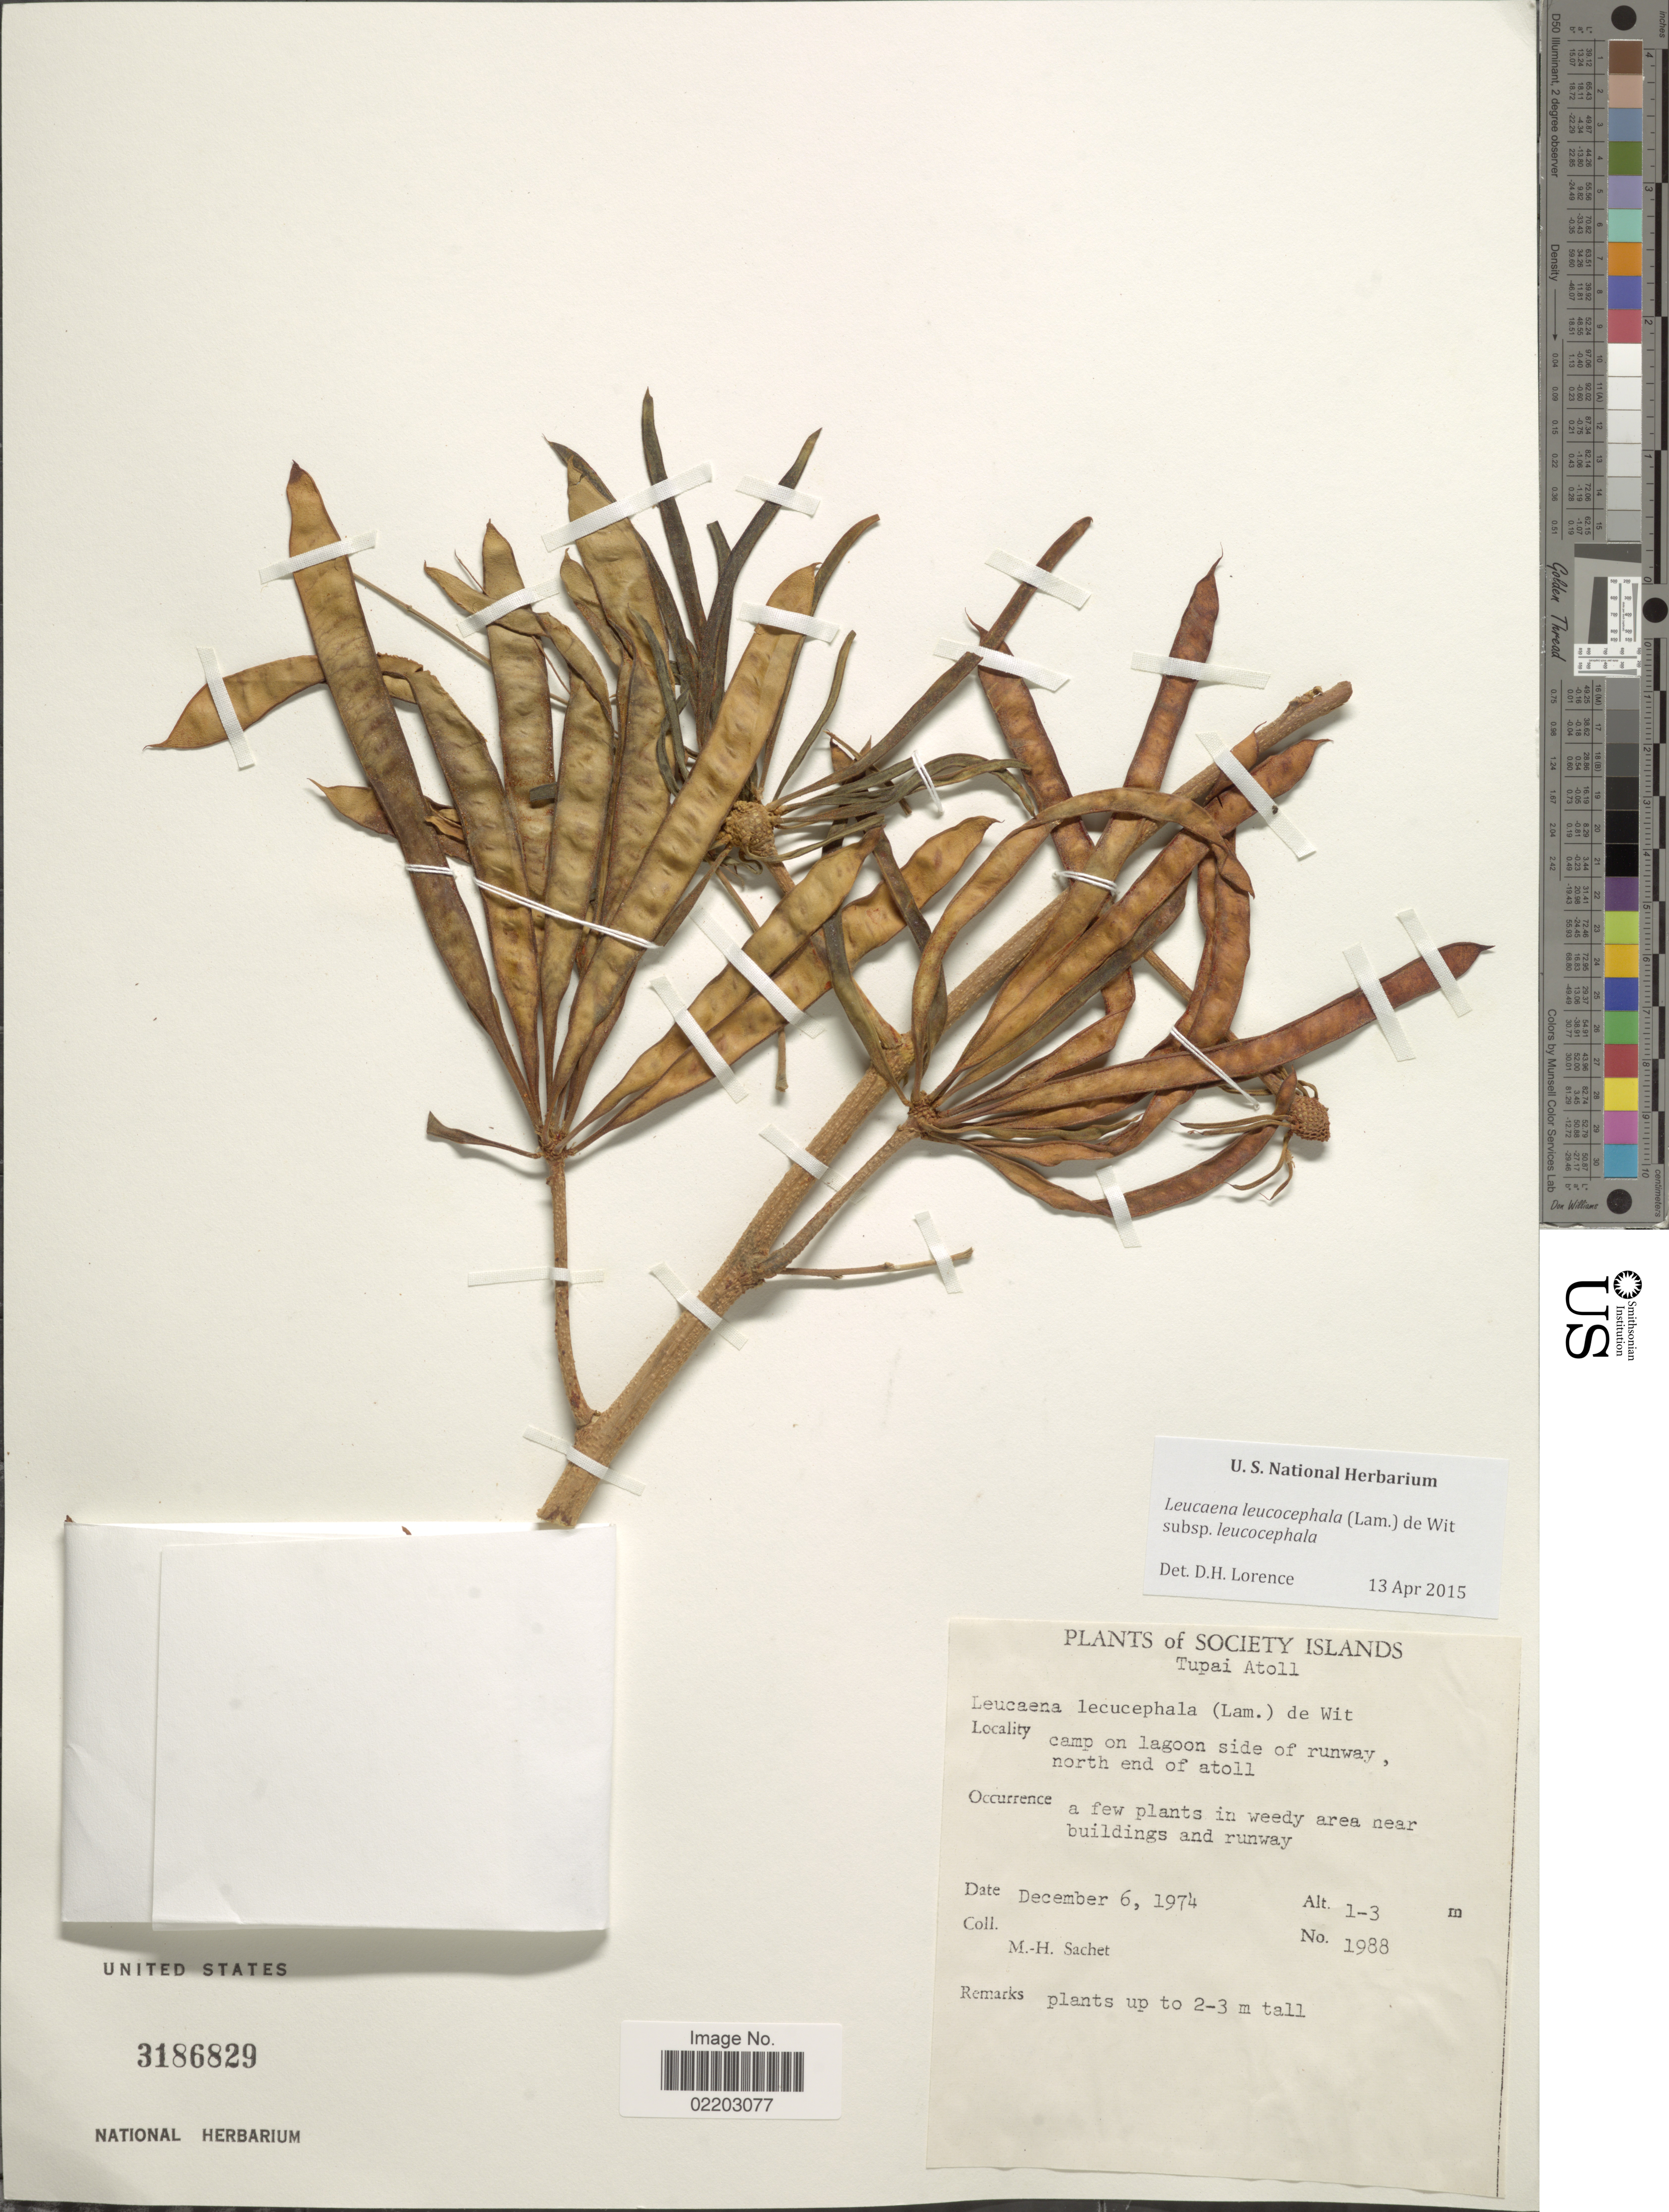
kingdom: Plantae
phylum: Tracheophyta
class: Magnoliopsida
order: Fabales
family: Fabaceae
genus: Leucaena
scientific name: Leucaena leucocephala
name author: (Lam.) de Wit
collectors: M.-H. Sachet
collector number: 1988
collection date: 1974-12-06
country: French Polynesia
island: Tupai Atoll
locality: Society Islands. Tupai Atoll. Camp on lagoon side of runway north end of Atoll.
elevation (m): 1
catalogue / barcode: US 3186829